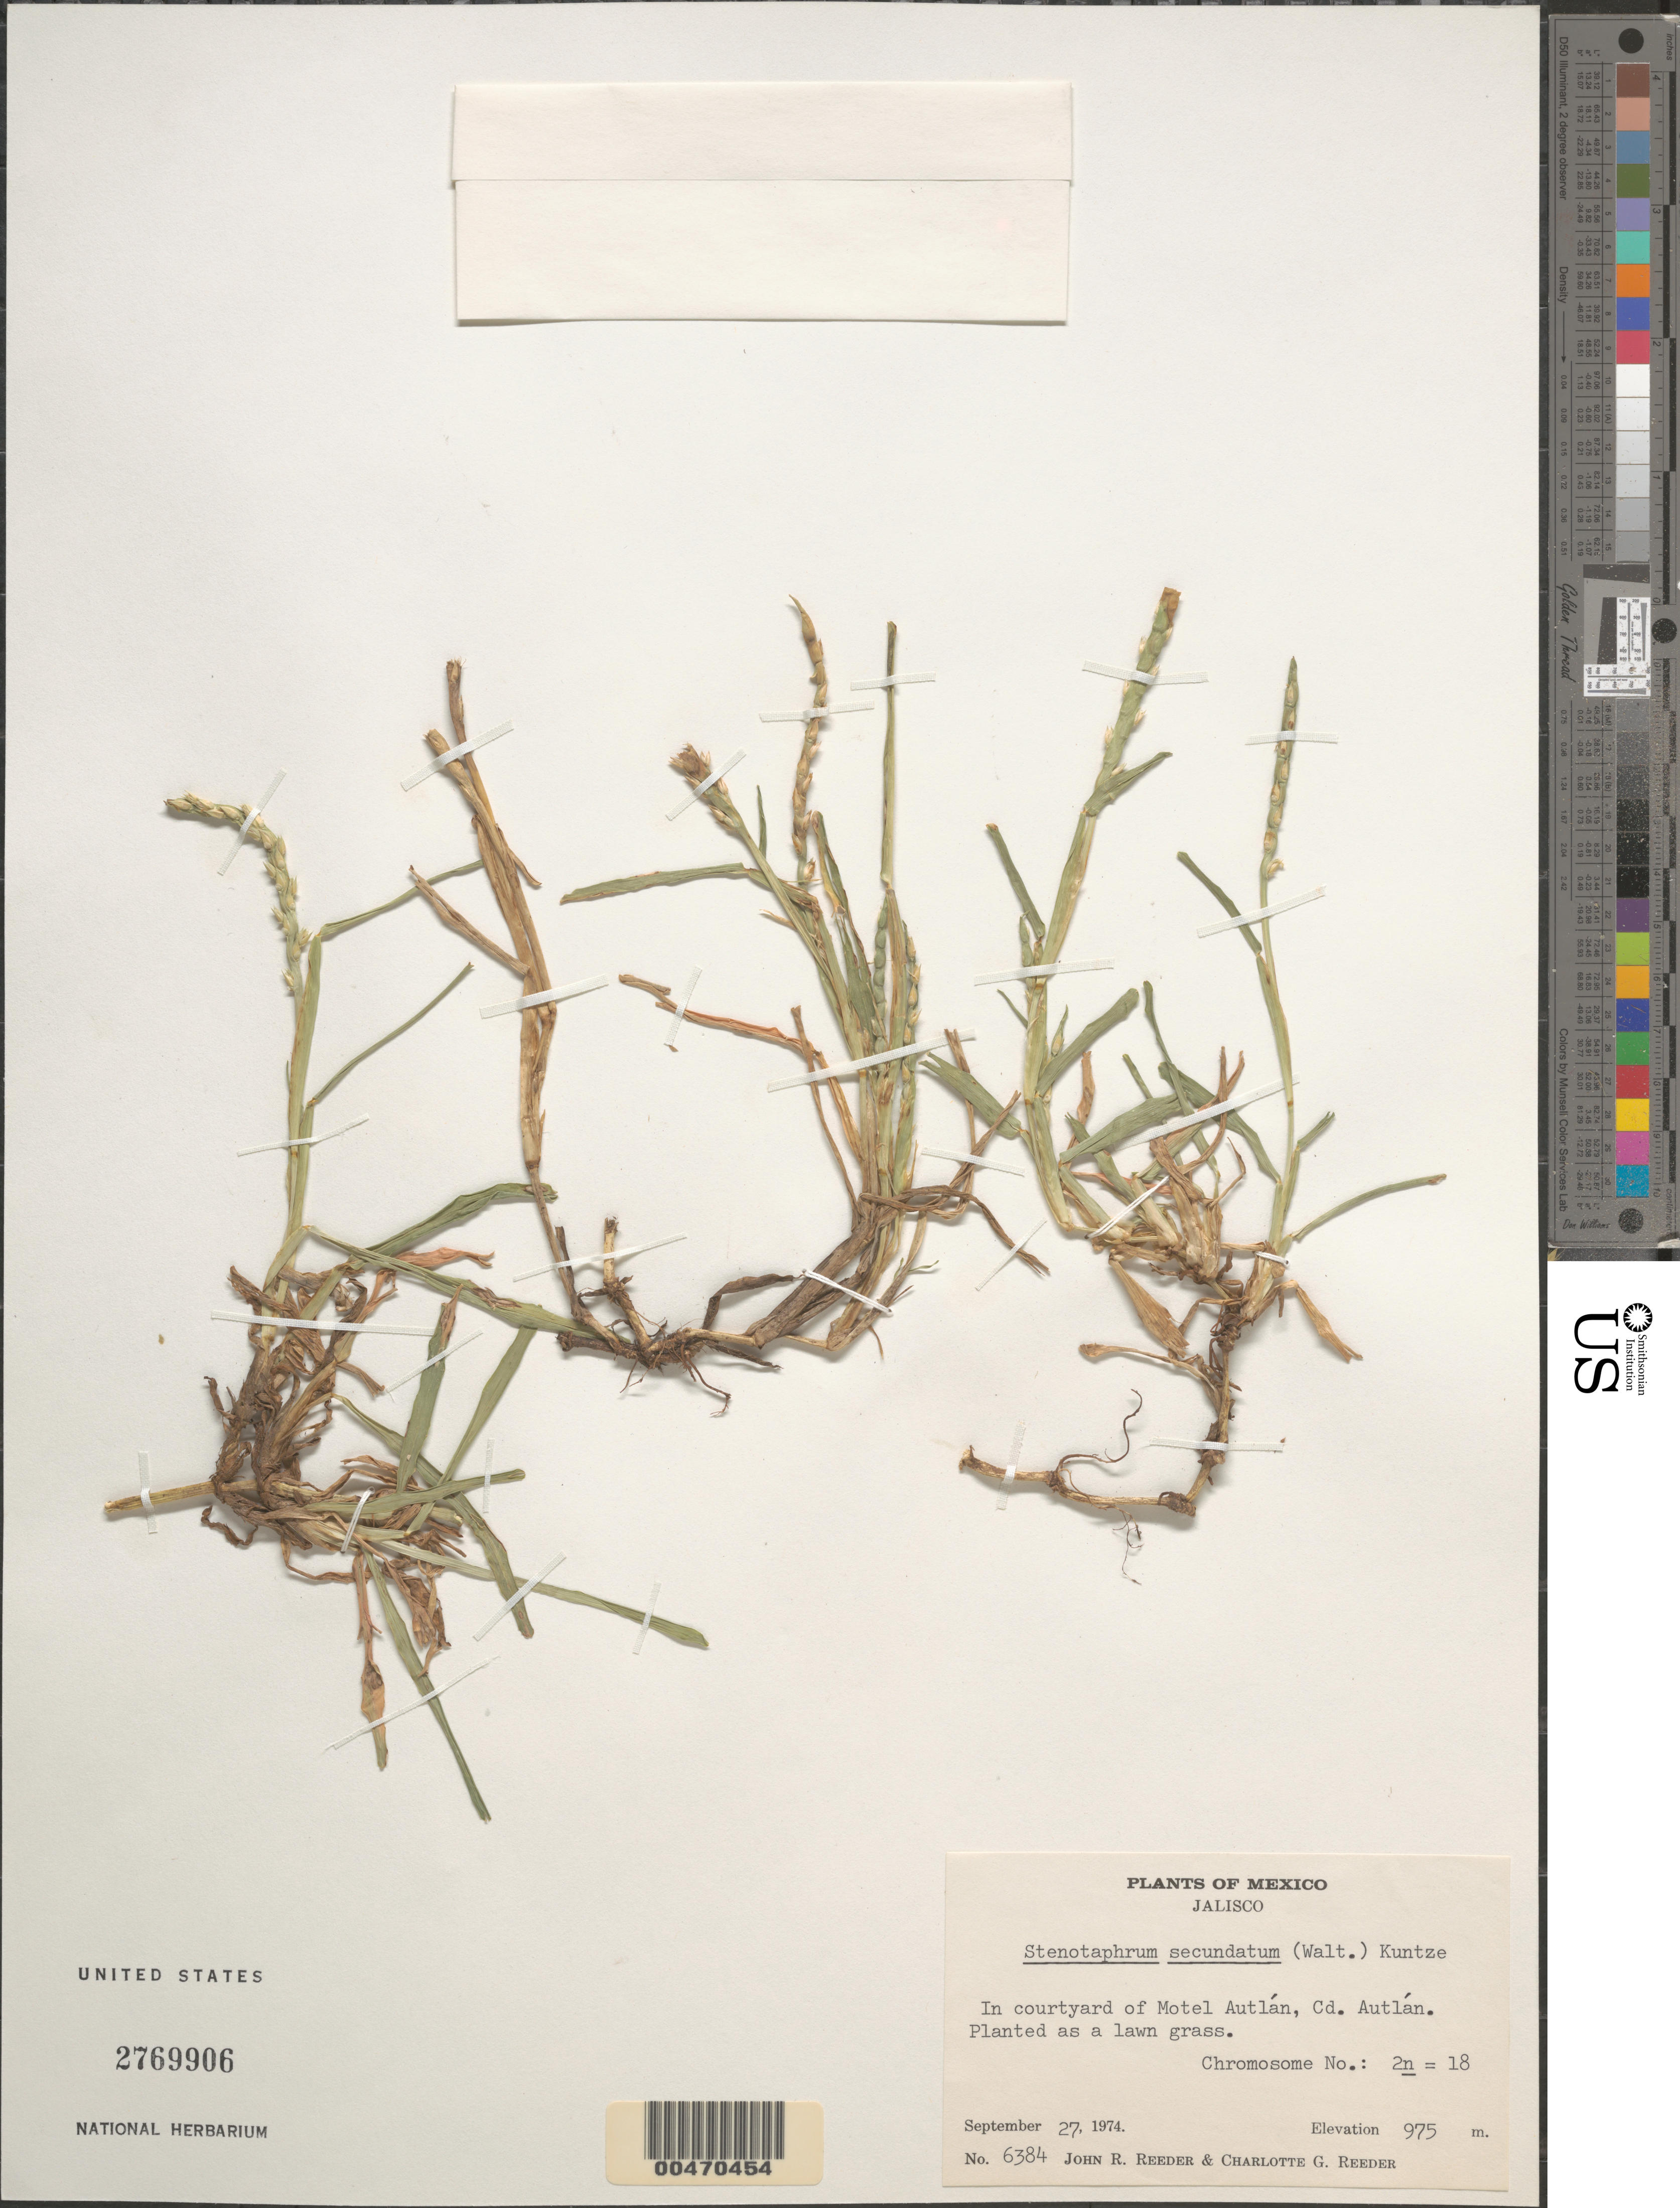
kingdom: Plantae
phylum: Tracheophyta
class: Liliopsida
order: Poales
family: Poaceae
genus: Stenotaphrum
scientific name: Stenotaphrum secundatum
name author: (Walter) Kuntze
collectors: J. R. Reeder & C. G. Reeder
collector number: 6384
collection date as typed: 27 Sep 1974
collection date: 1974-09-27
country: Mexico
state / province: Jalisco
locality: Courtyard of Motel Autlán, Cd. Autlán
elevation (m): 975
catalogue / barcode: US 2769906